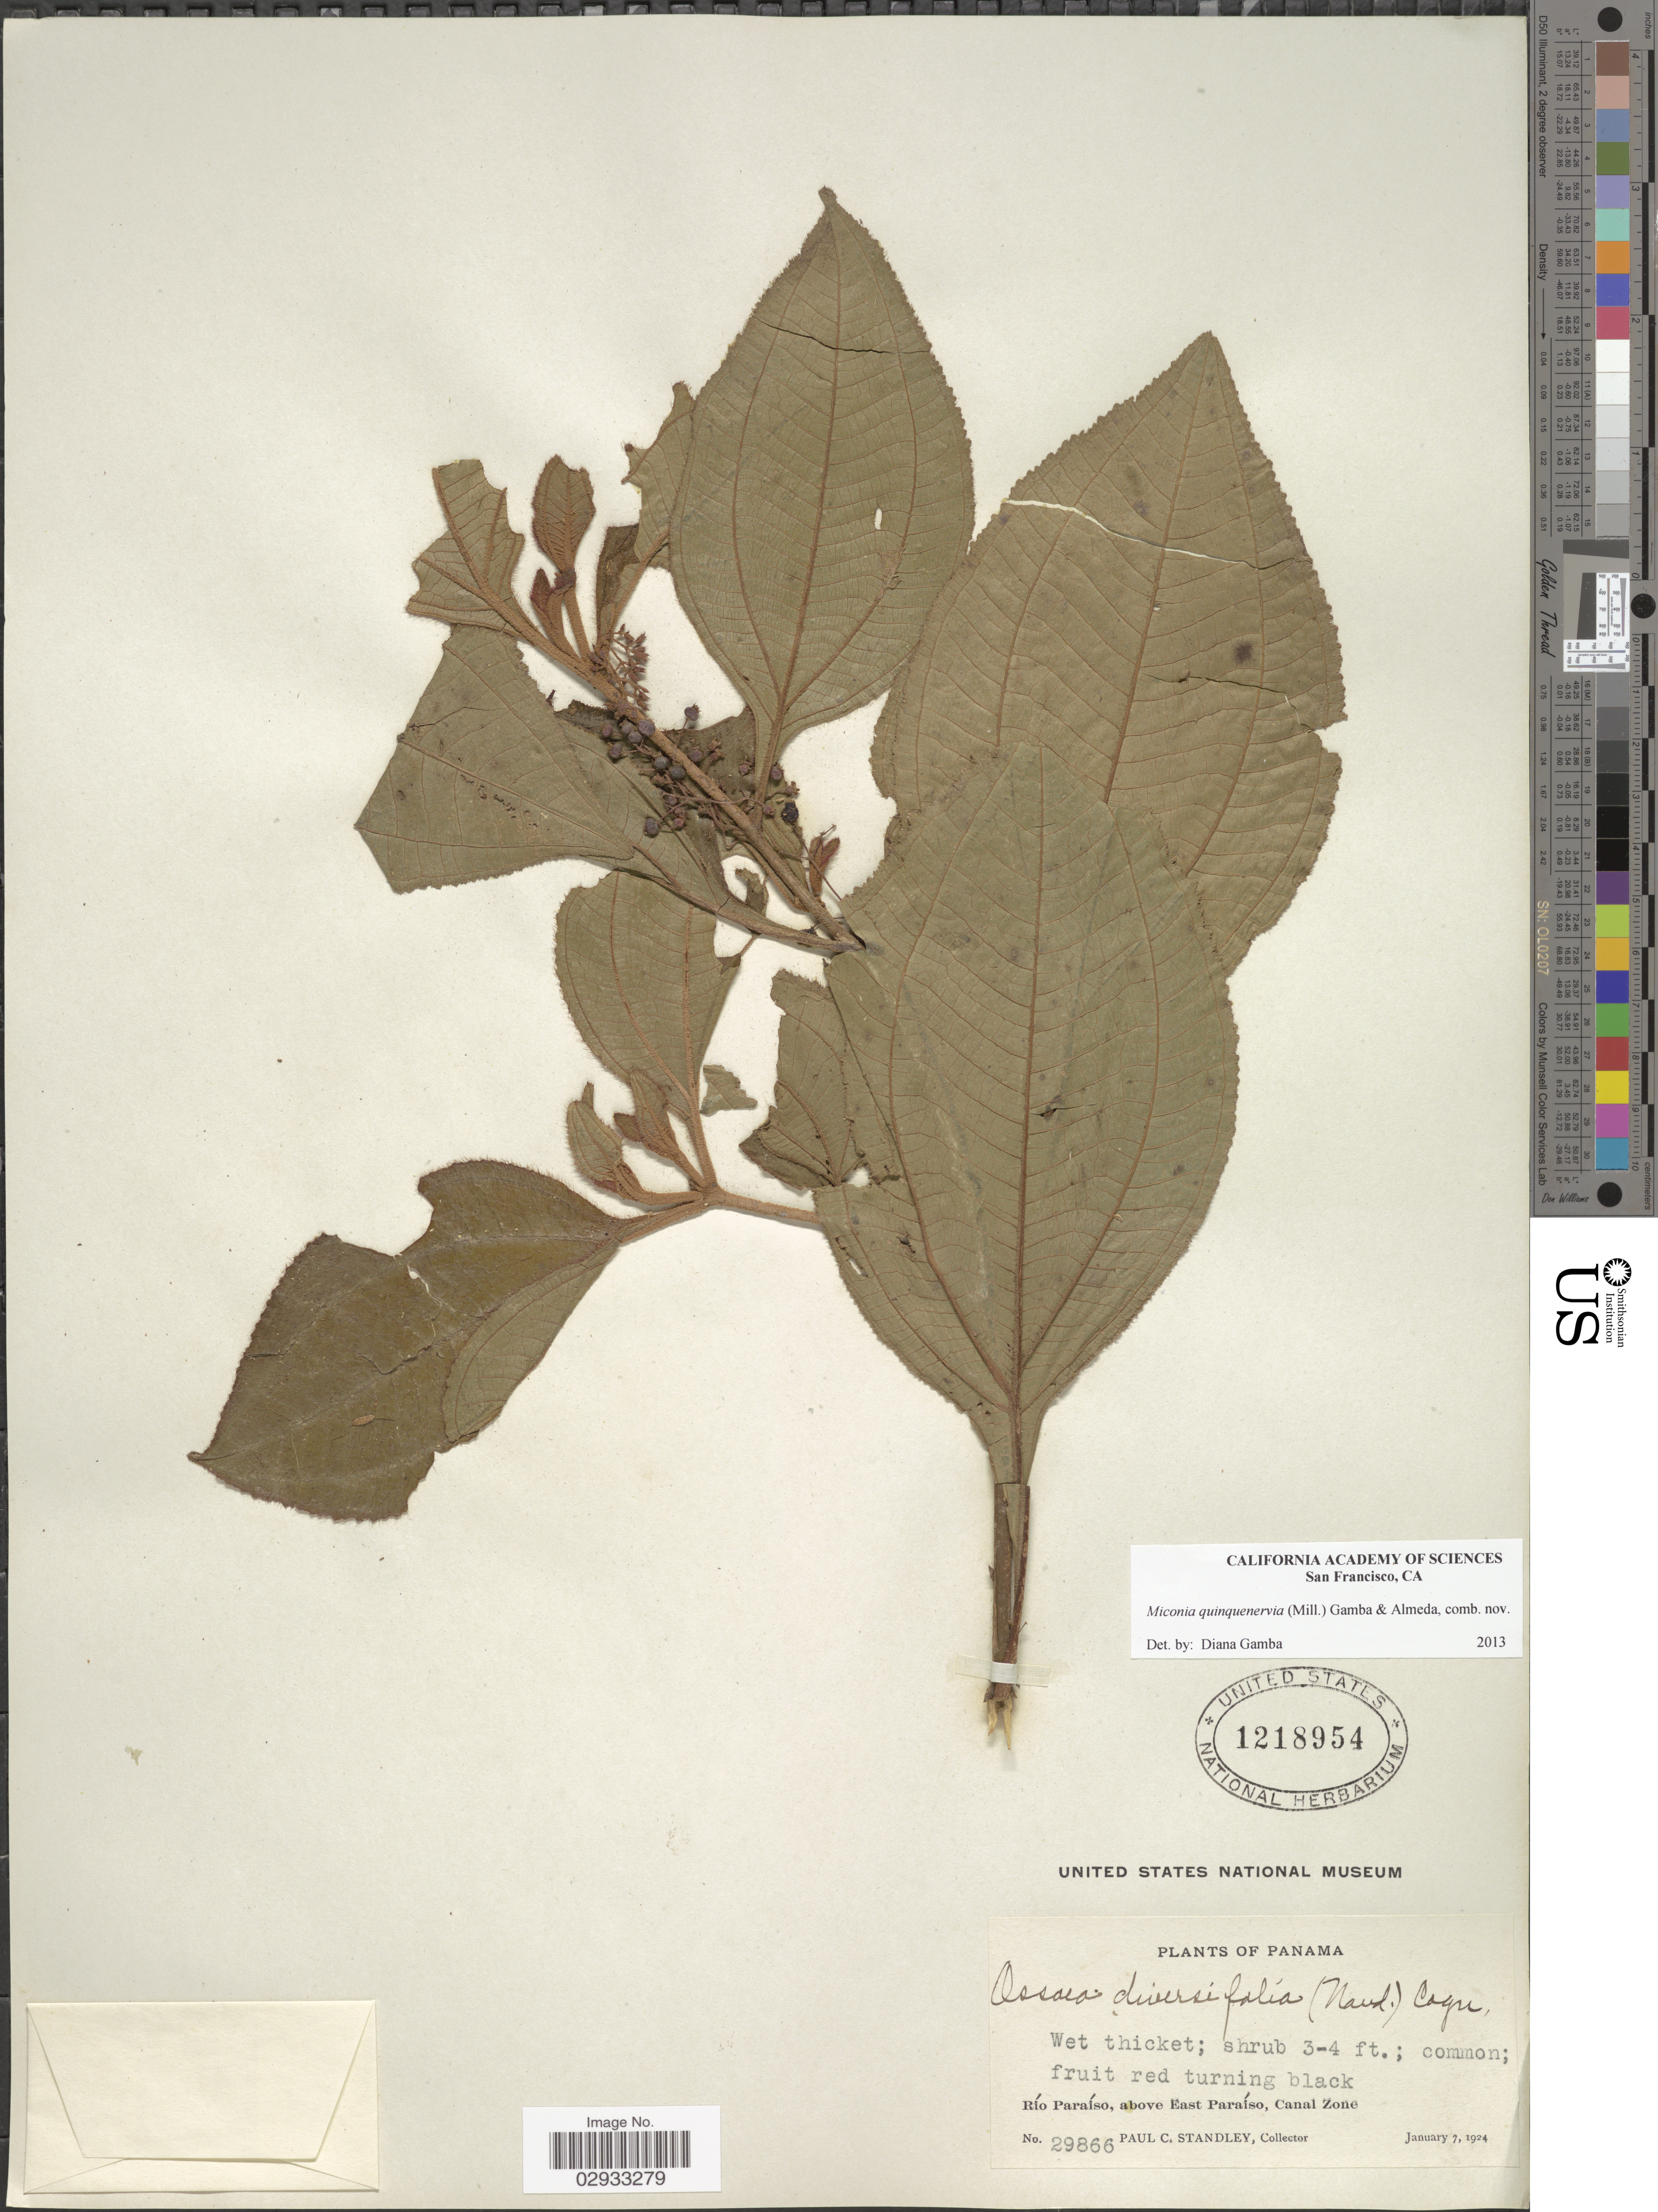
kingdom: Plantae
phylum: Tracheophyta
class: Magnoliopsida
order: Myrtales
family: Melastomataceae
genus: Miconia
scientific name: Miconia quinquenervia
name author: (Mill.) Gamba & Almeda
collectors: P. C. Standley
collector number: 29866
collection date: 1924-01-07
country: Panama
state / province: Colón / Panamá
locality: Río Paraíso, above East Paraíso, Canal Zone.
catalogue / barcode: US 1218954